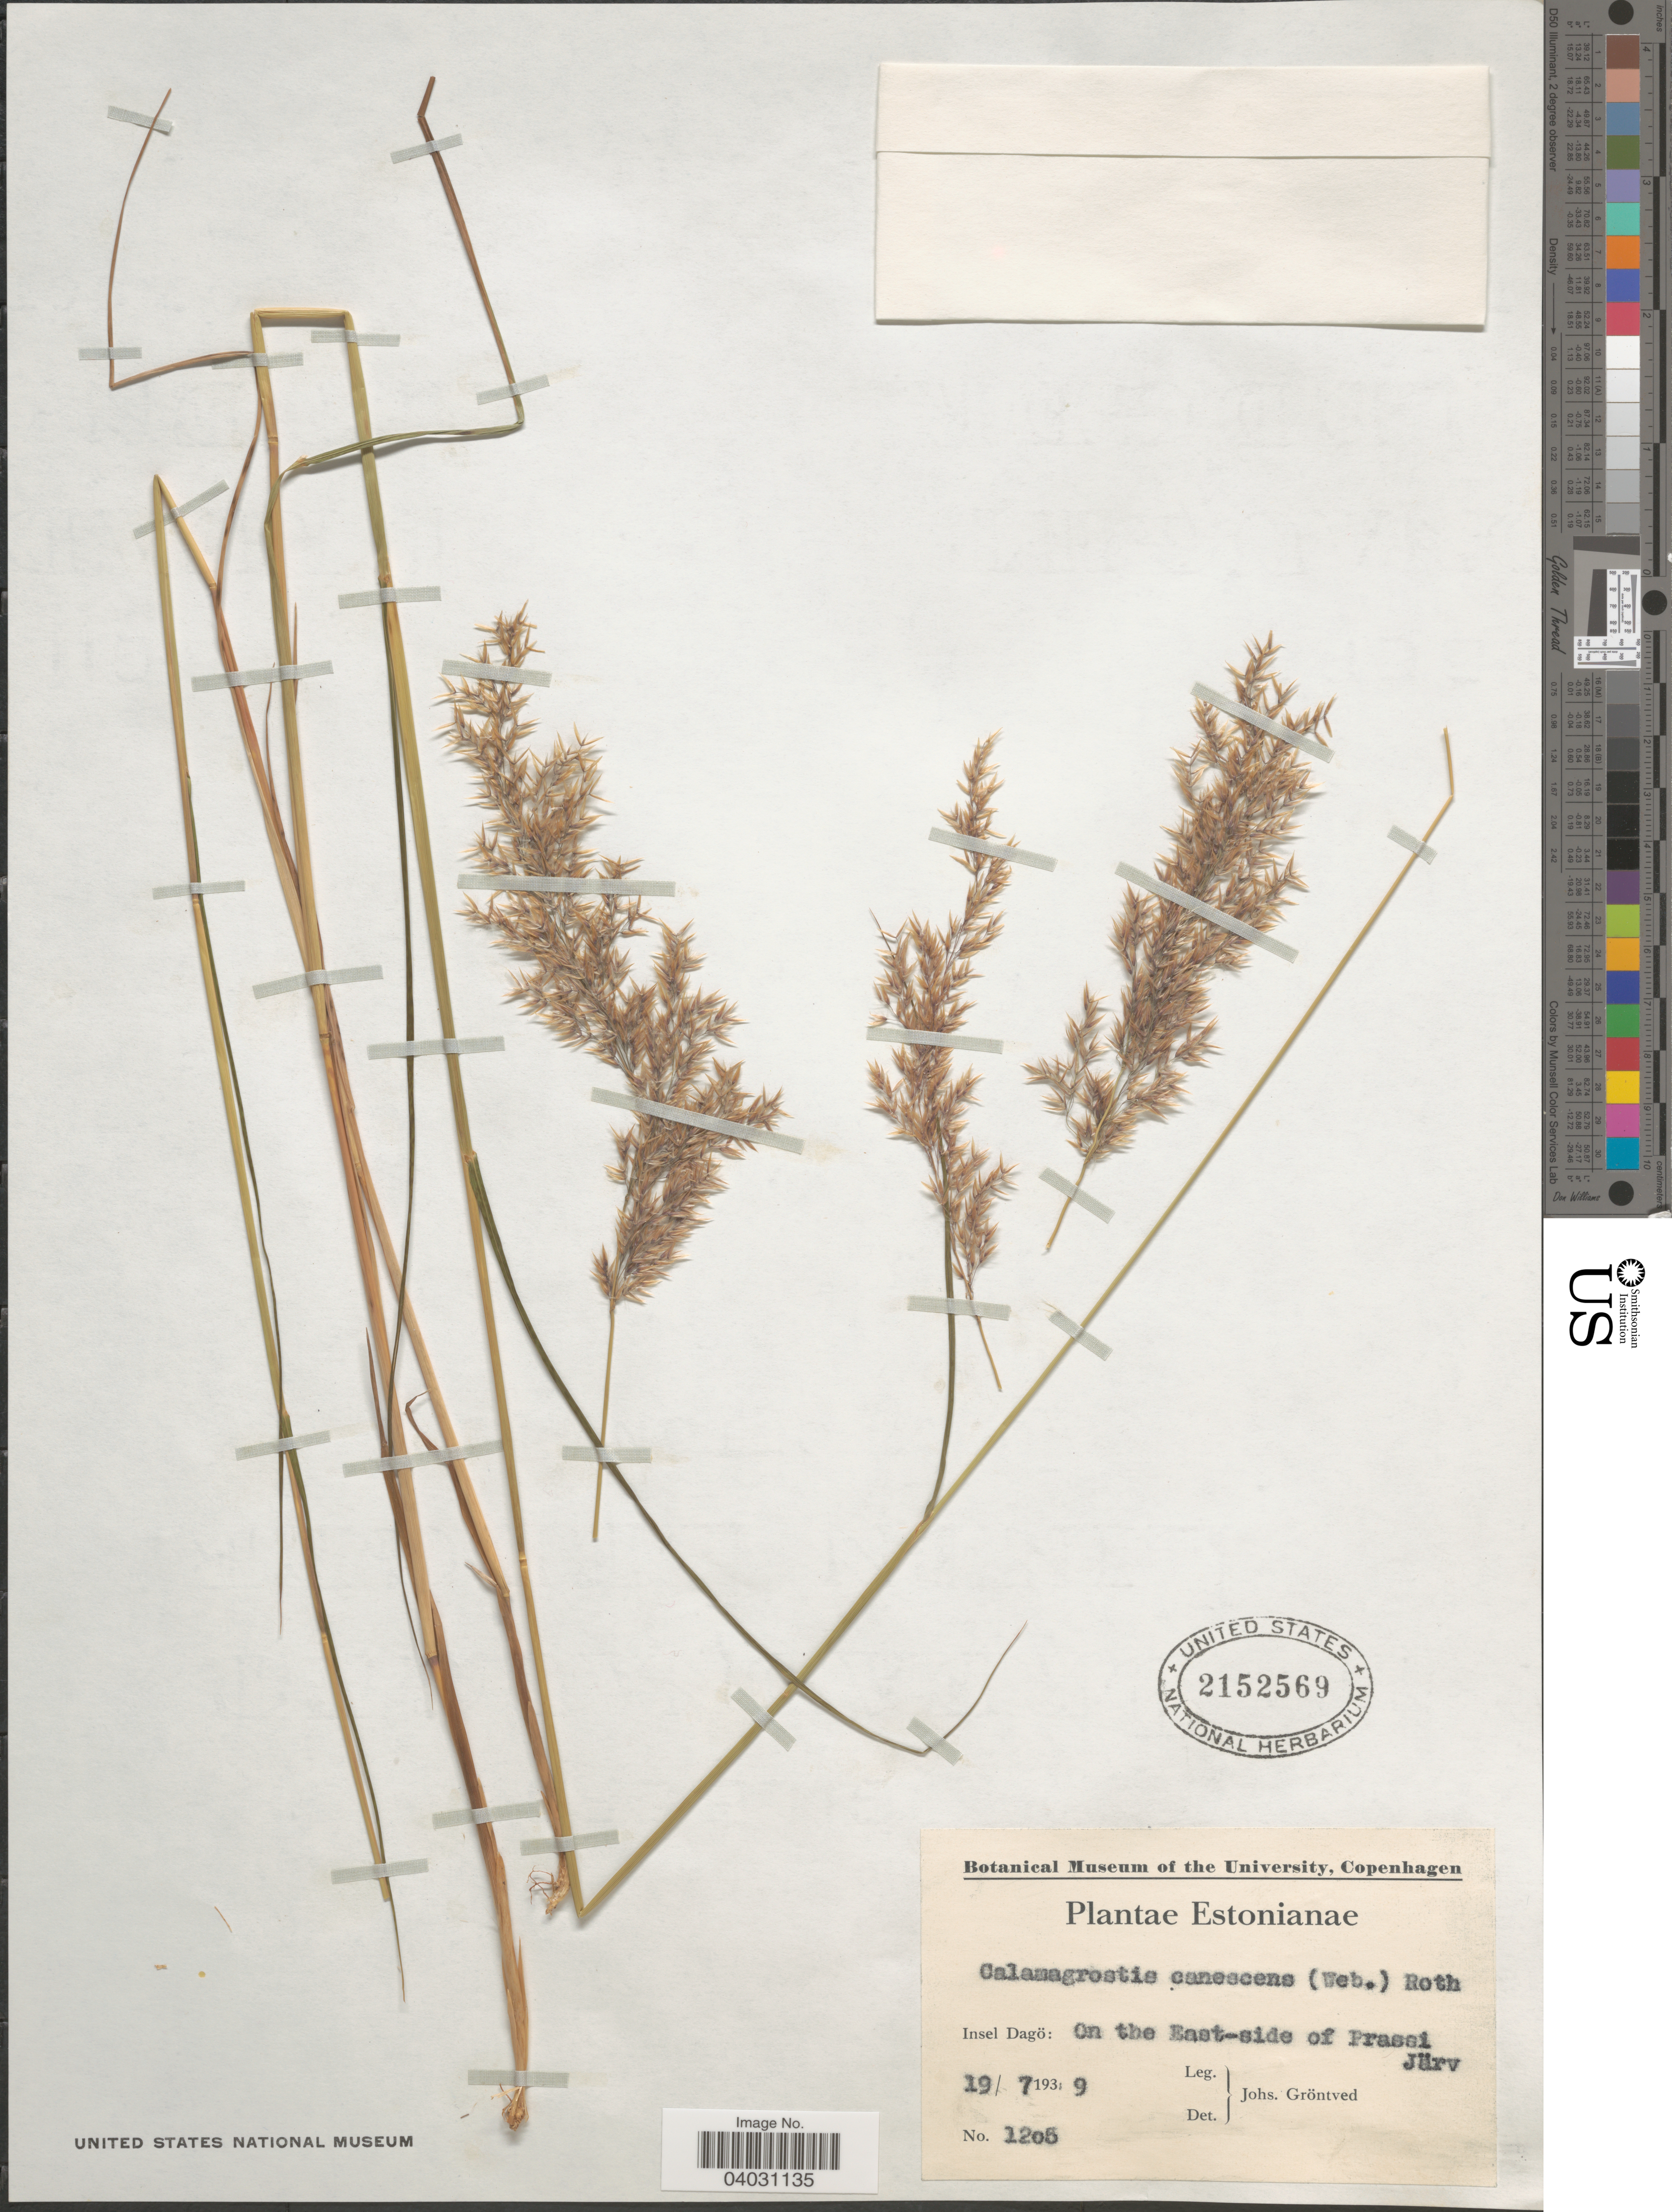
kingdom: Plantae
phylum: Tracheophyta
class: Liliopsida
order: Poales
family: Poaceae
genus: Calamagrostis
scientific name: Calamagrostis canescens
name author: (G.H. Weber) Roth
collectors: J. Grøntved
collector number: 1205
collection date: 1939-07-19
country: Estonia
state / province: Järvamaa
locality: Estonianae. Insel Dagö: On the East-side of Prassi Järv.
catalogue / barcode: US 2152569